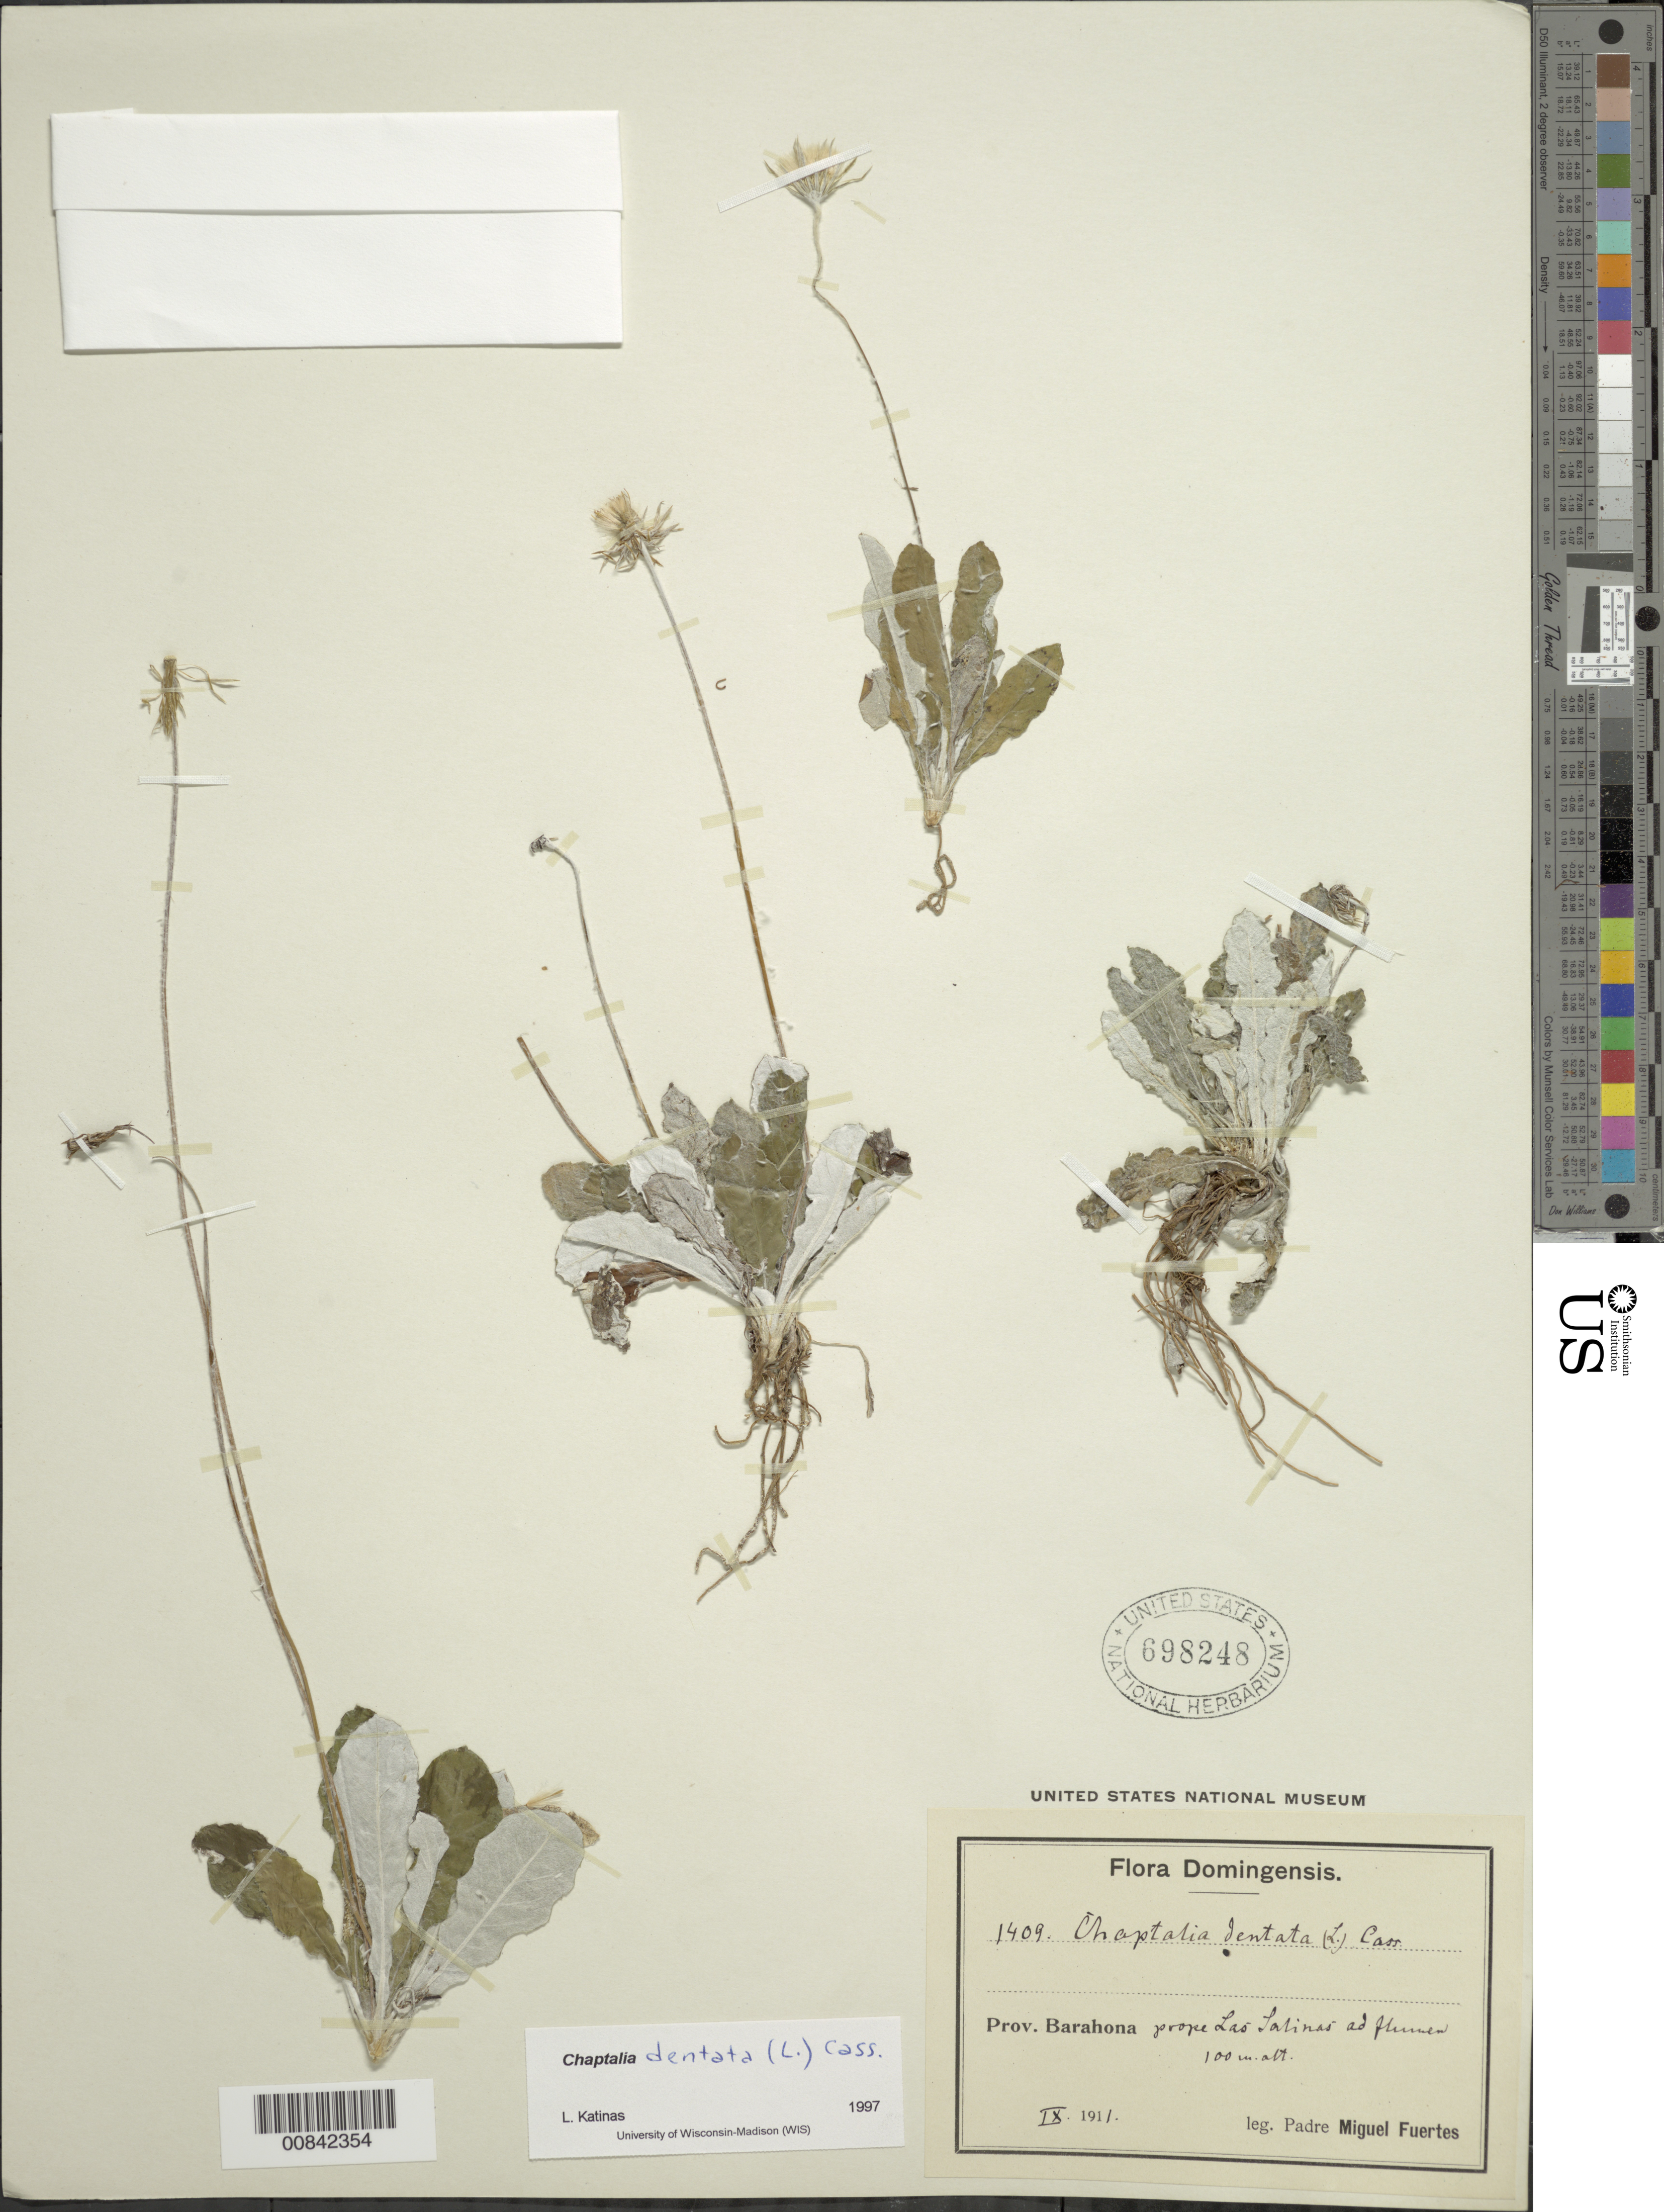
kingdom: Plantae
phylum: Tracheophyta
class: Magnoliopsida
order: Asterales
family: Asteraceae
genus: Chaptalia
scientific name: Chaptalia dentata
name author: (L.) Cass.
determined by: Katinas, L.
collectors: M. D. Fuertes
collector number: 1409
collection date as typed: Sep 1911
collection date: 1911-09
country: Dominican Republic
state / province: Barahona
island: Hispaniola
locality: Las Salinas, "Plumen"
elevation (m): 100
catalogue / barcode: US 698248